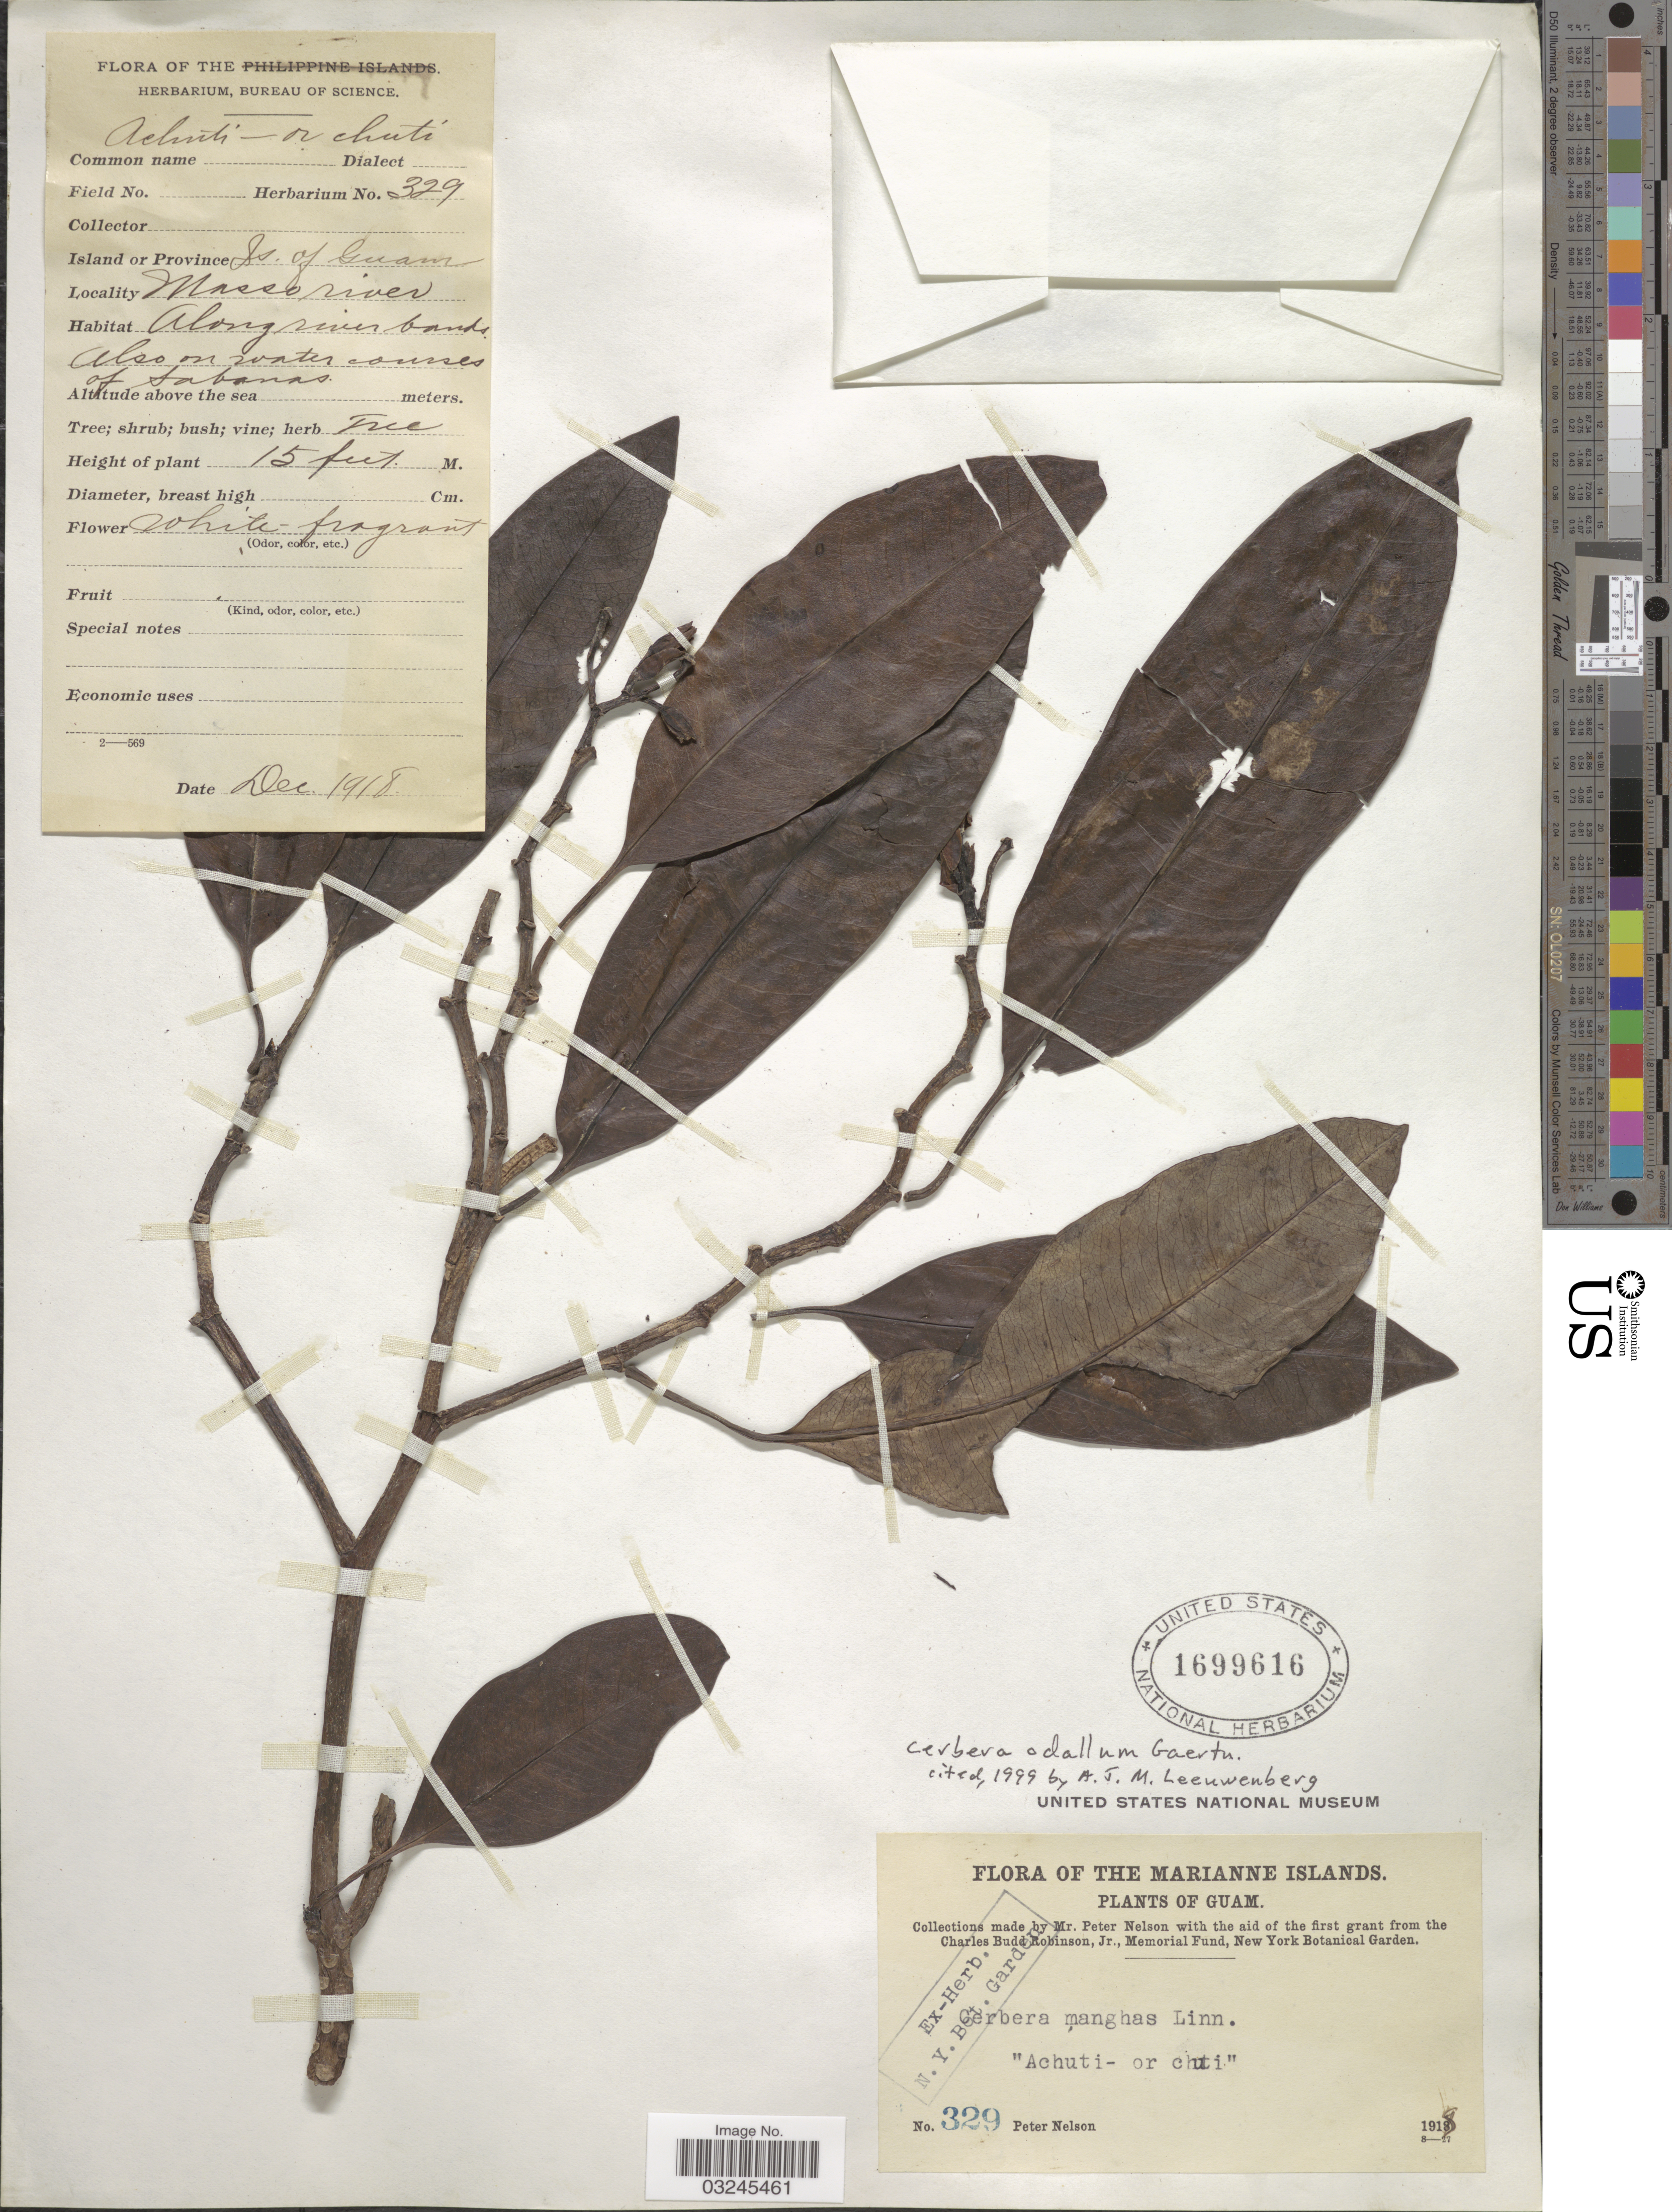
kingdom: Plantae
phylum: Tracheophyta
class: Magnoliopsida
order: Gentianales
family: Apocynaceae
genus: Cerbera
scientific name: Cerbera odollam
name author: Gaertn.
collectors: P. Nelson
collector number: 329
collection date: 1918-12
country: Guam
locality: The Marianne Islands. Island of Guam. Mass river.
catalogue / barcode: US 1699616